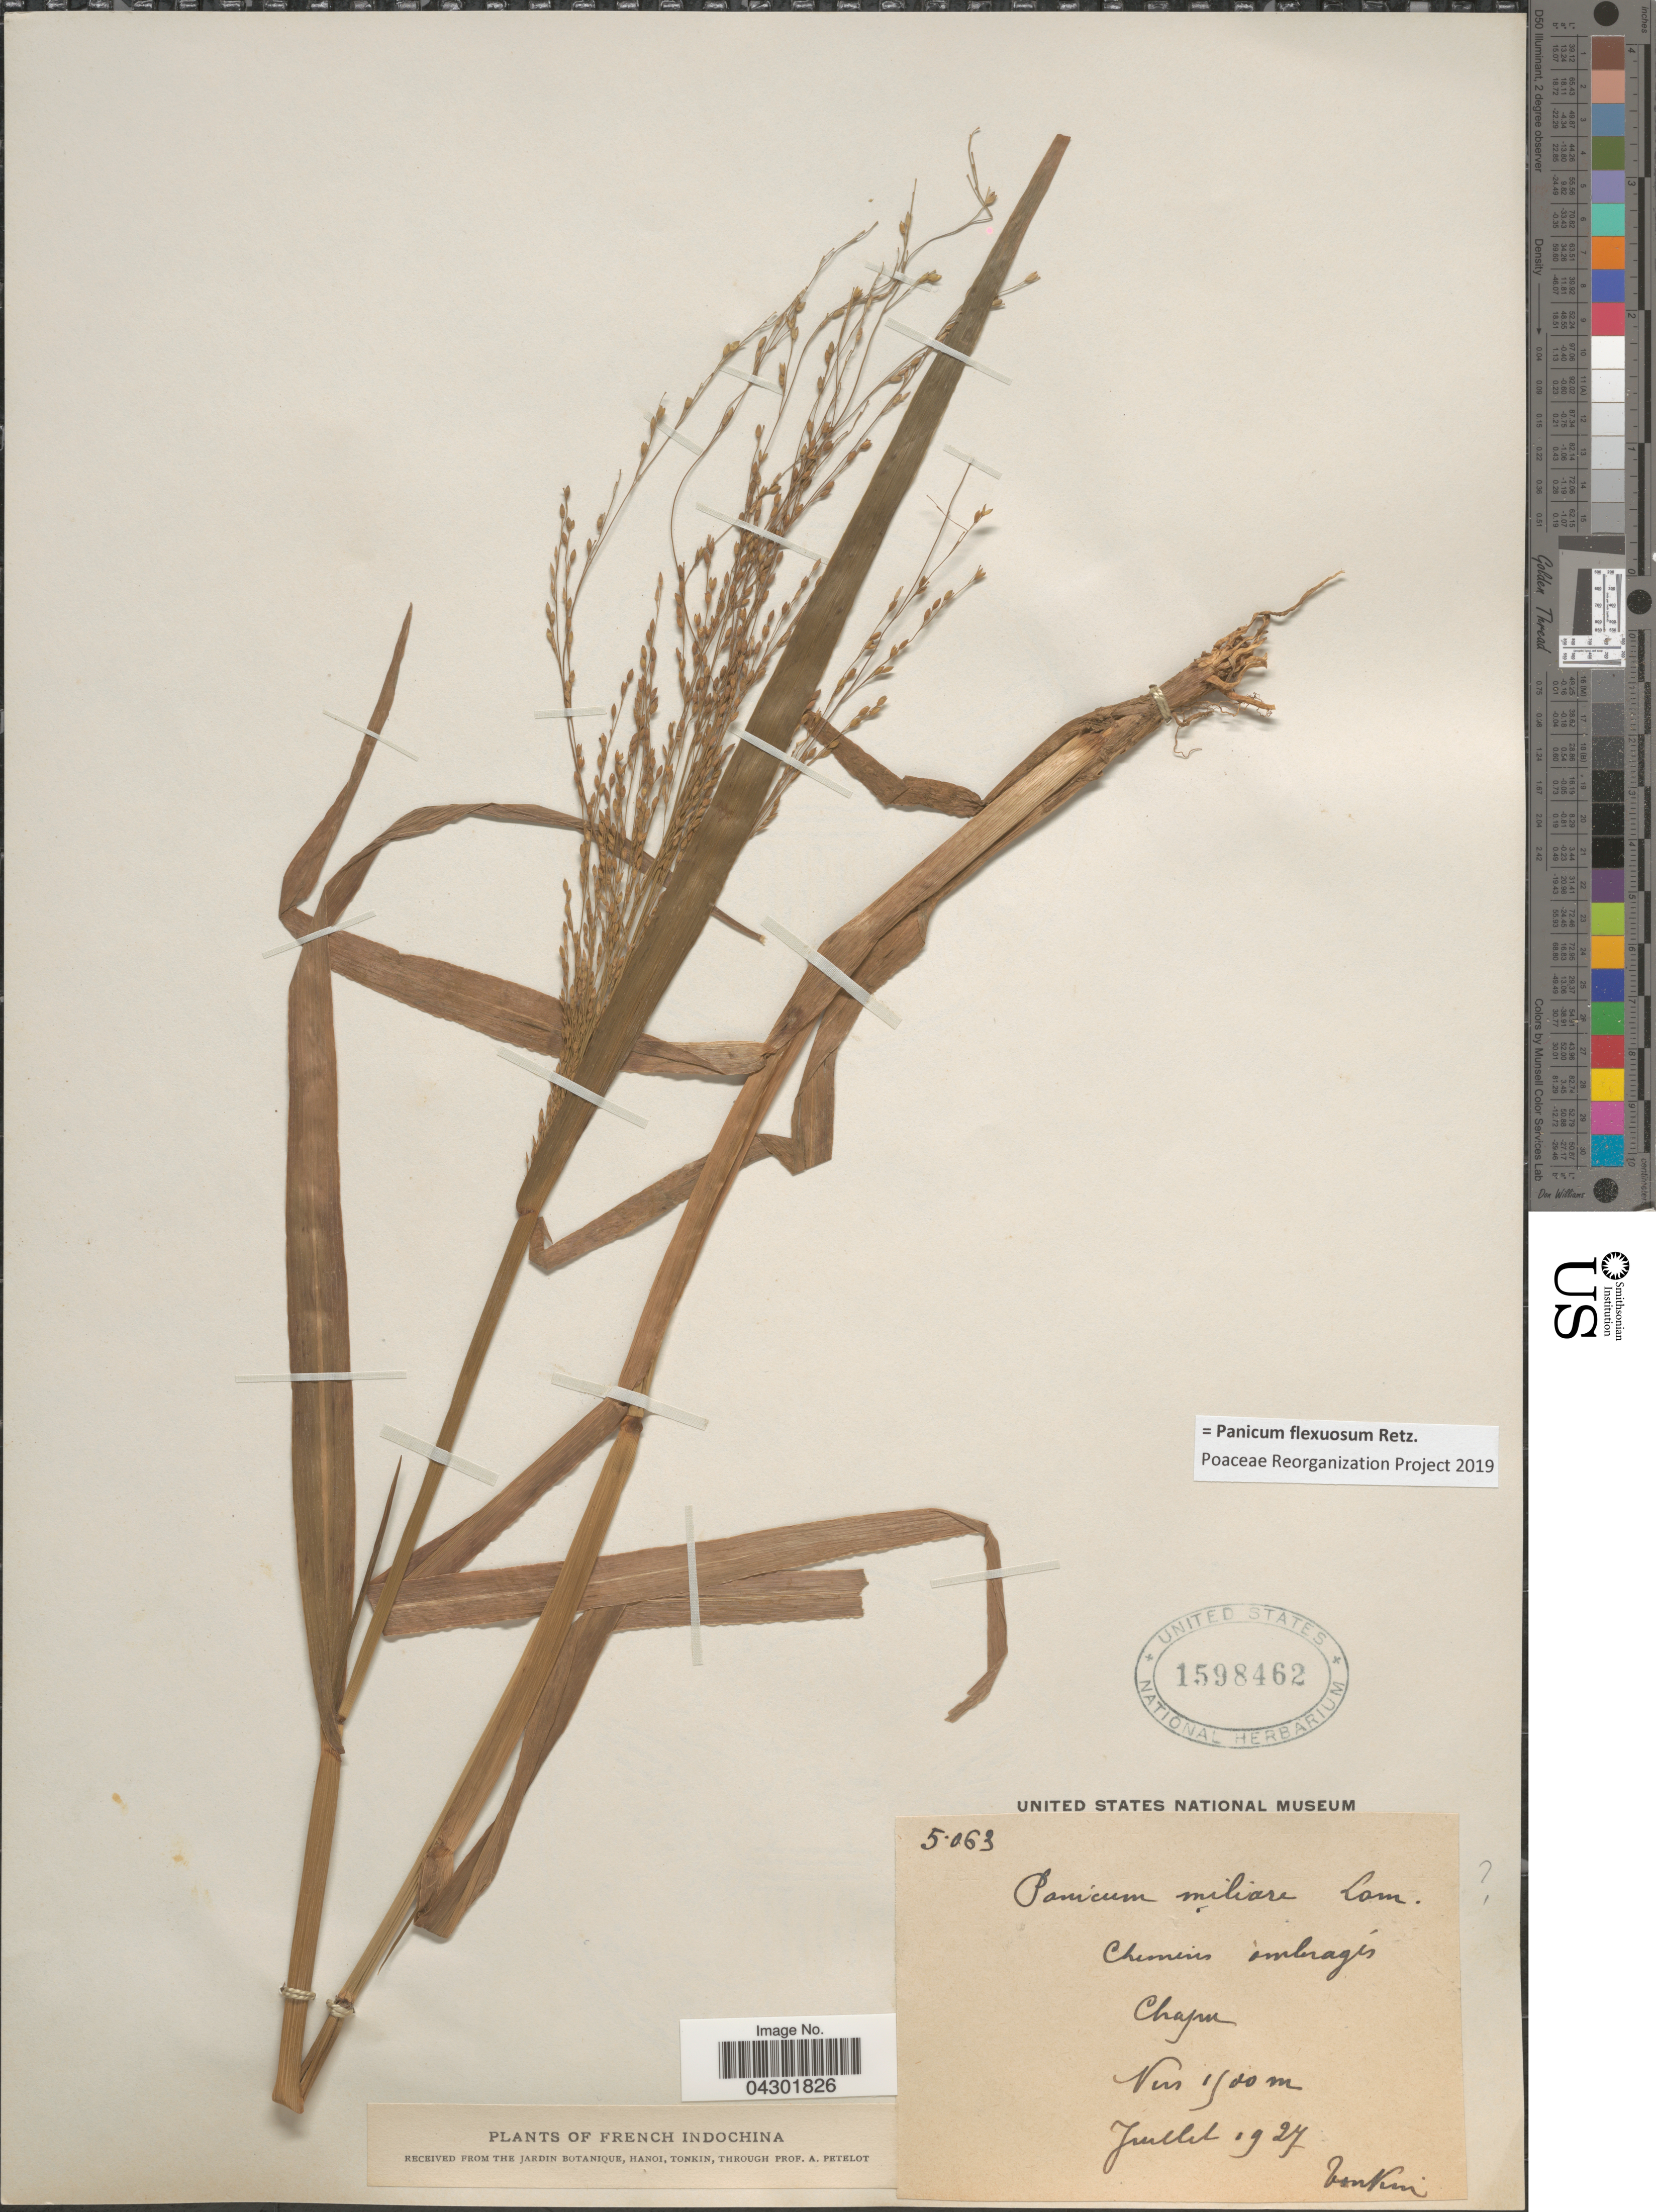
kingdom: Plantae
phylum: Tracheophyta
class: Liliopsida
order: Poales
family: Poaceae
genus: Panicum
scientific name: Panicum flexuosum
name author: Retz.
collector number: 5063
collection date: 1927-07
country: Vietnam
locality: Chapa. Tonkin.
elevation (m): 1520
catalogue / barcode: US 1598462